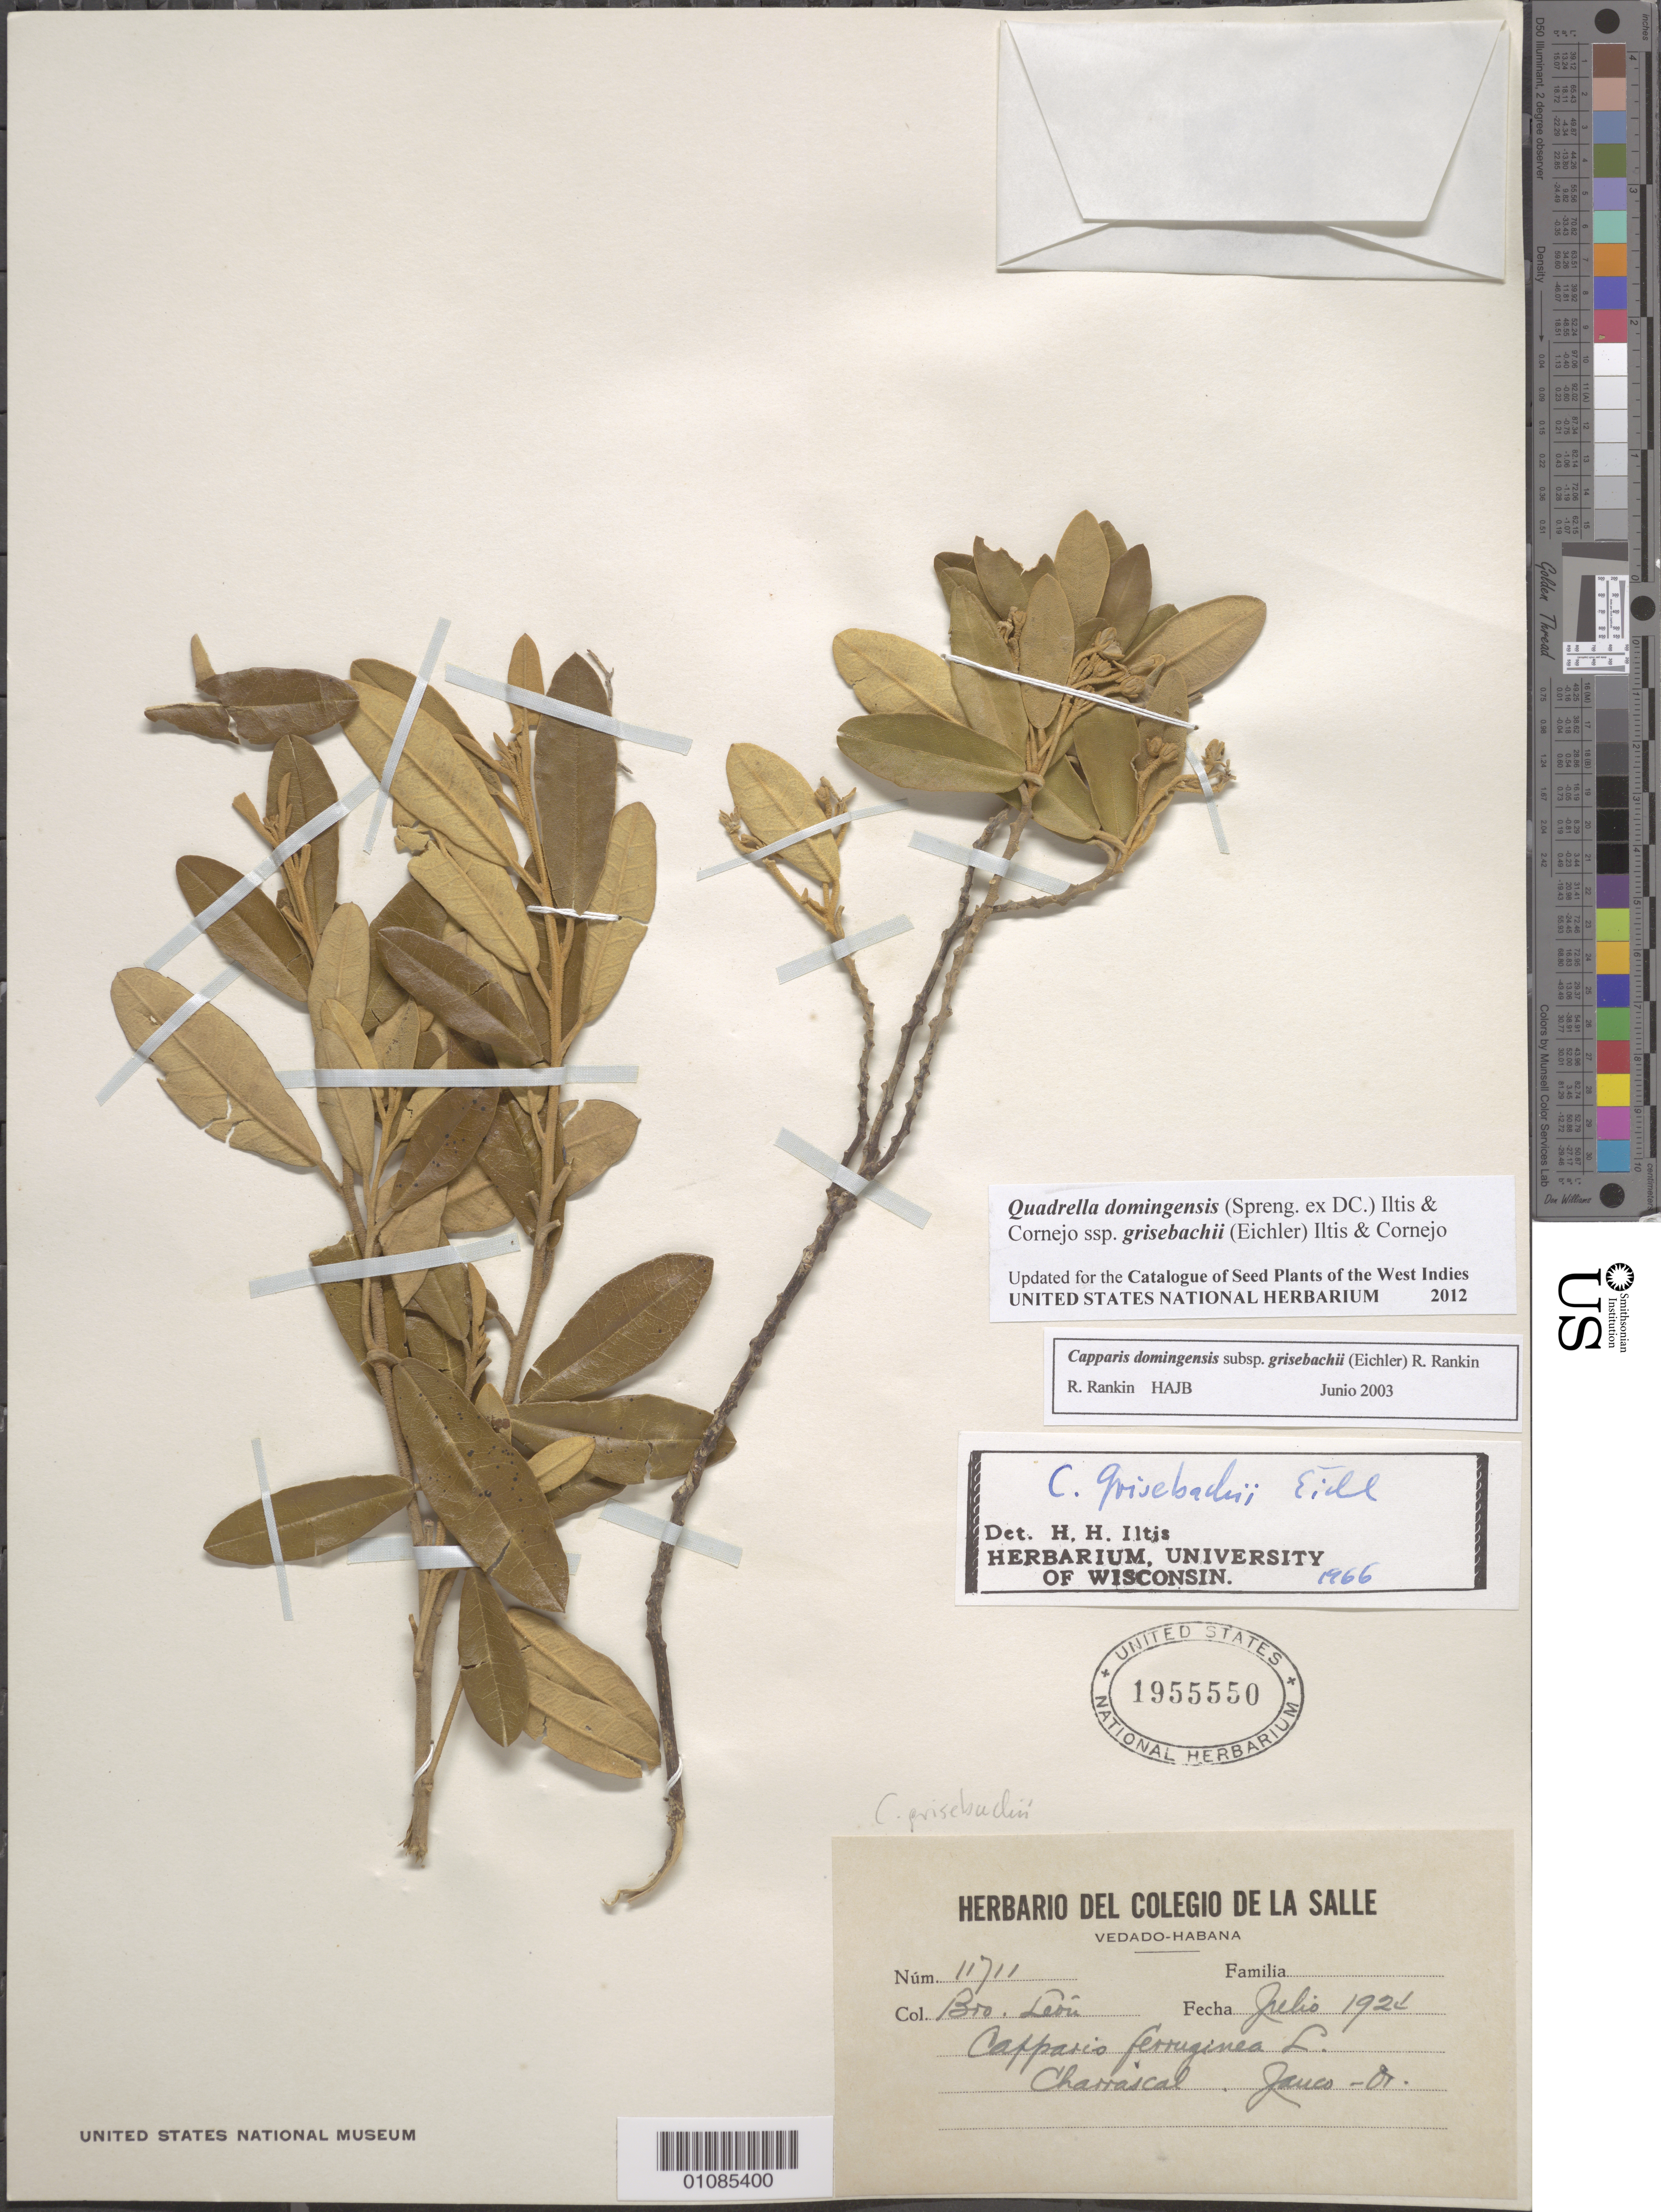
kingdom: Plantae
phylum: Tracheophyta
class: Magnoliopsida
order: Brassicales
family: Capparaceae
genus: Quadrella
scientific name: Quadrella domingensis subsp. grisebachii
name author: (Eichler) Cornejo & Iltis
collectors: Bro. León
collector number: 11711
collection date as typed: Jul 1924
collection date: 1924-07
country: Cuba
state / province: La Habana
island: Cuba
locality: La Habana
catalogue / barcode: US 1955550